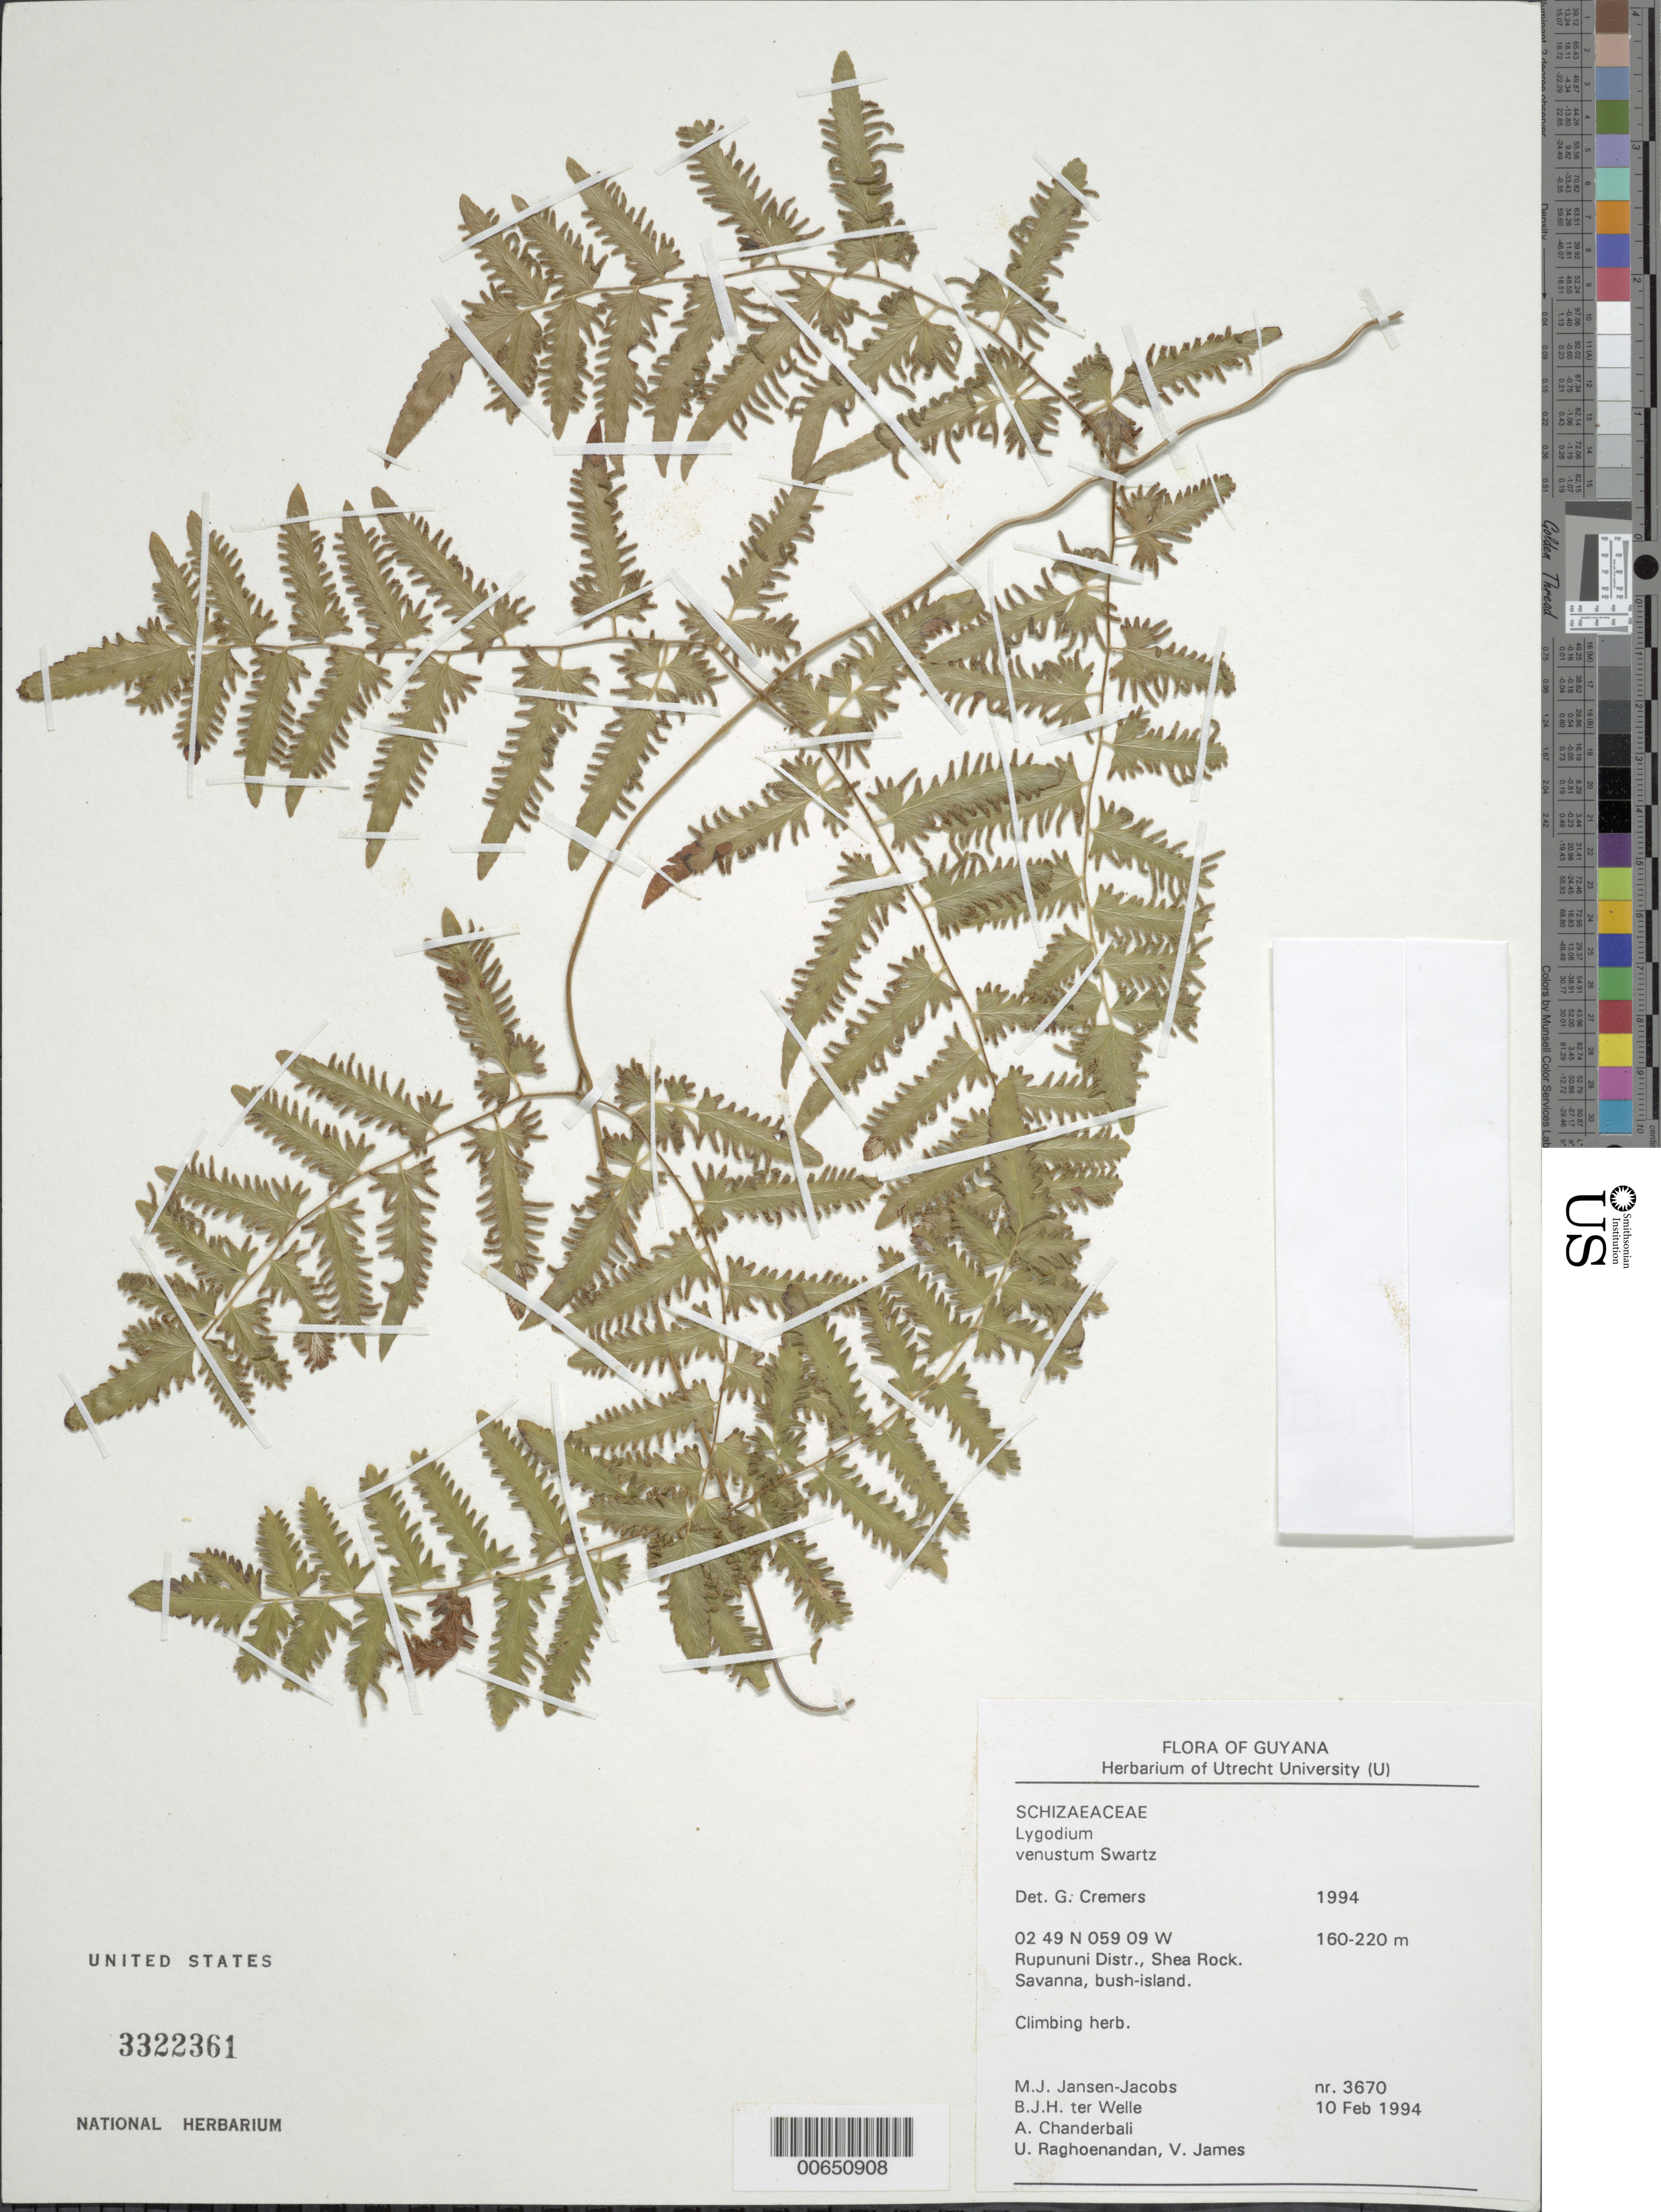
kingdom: Plantae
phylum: Tracheophyta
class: Polypodiopsida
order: Schizaeales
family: Lygodiaceae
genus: Lygodium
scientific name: Lygodium venustum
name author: Sw.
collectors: M. J. Jansen-Jacobs, B. Welle, A. S. Chanderbali, U. Raghoenandan & V. James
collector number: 3670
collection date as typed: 10-Feb-94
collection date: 1994-02-10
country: Guyana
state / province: U. Takutu-U. Essequibo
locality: Shea Rock, Rupununi Dist.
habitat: Savanna, bush island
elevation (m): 160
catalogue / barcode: US 3322361